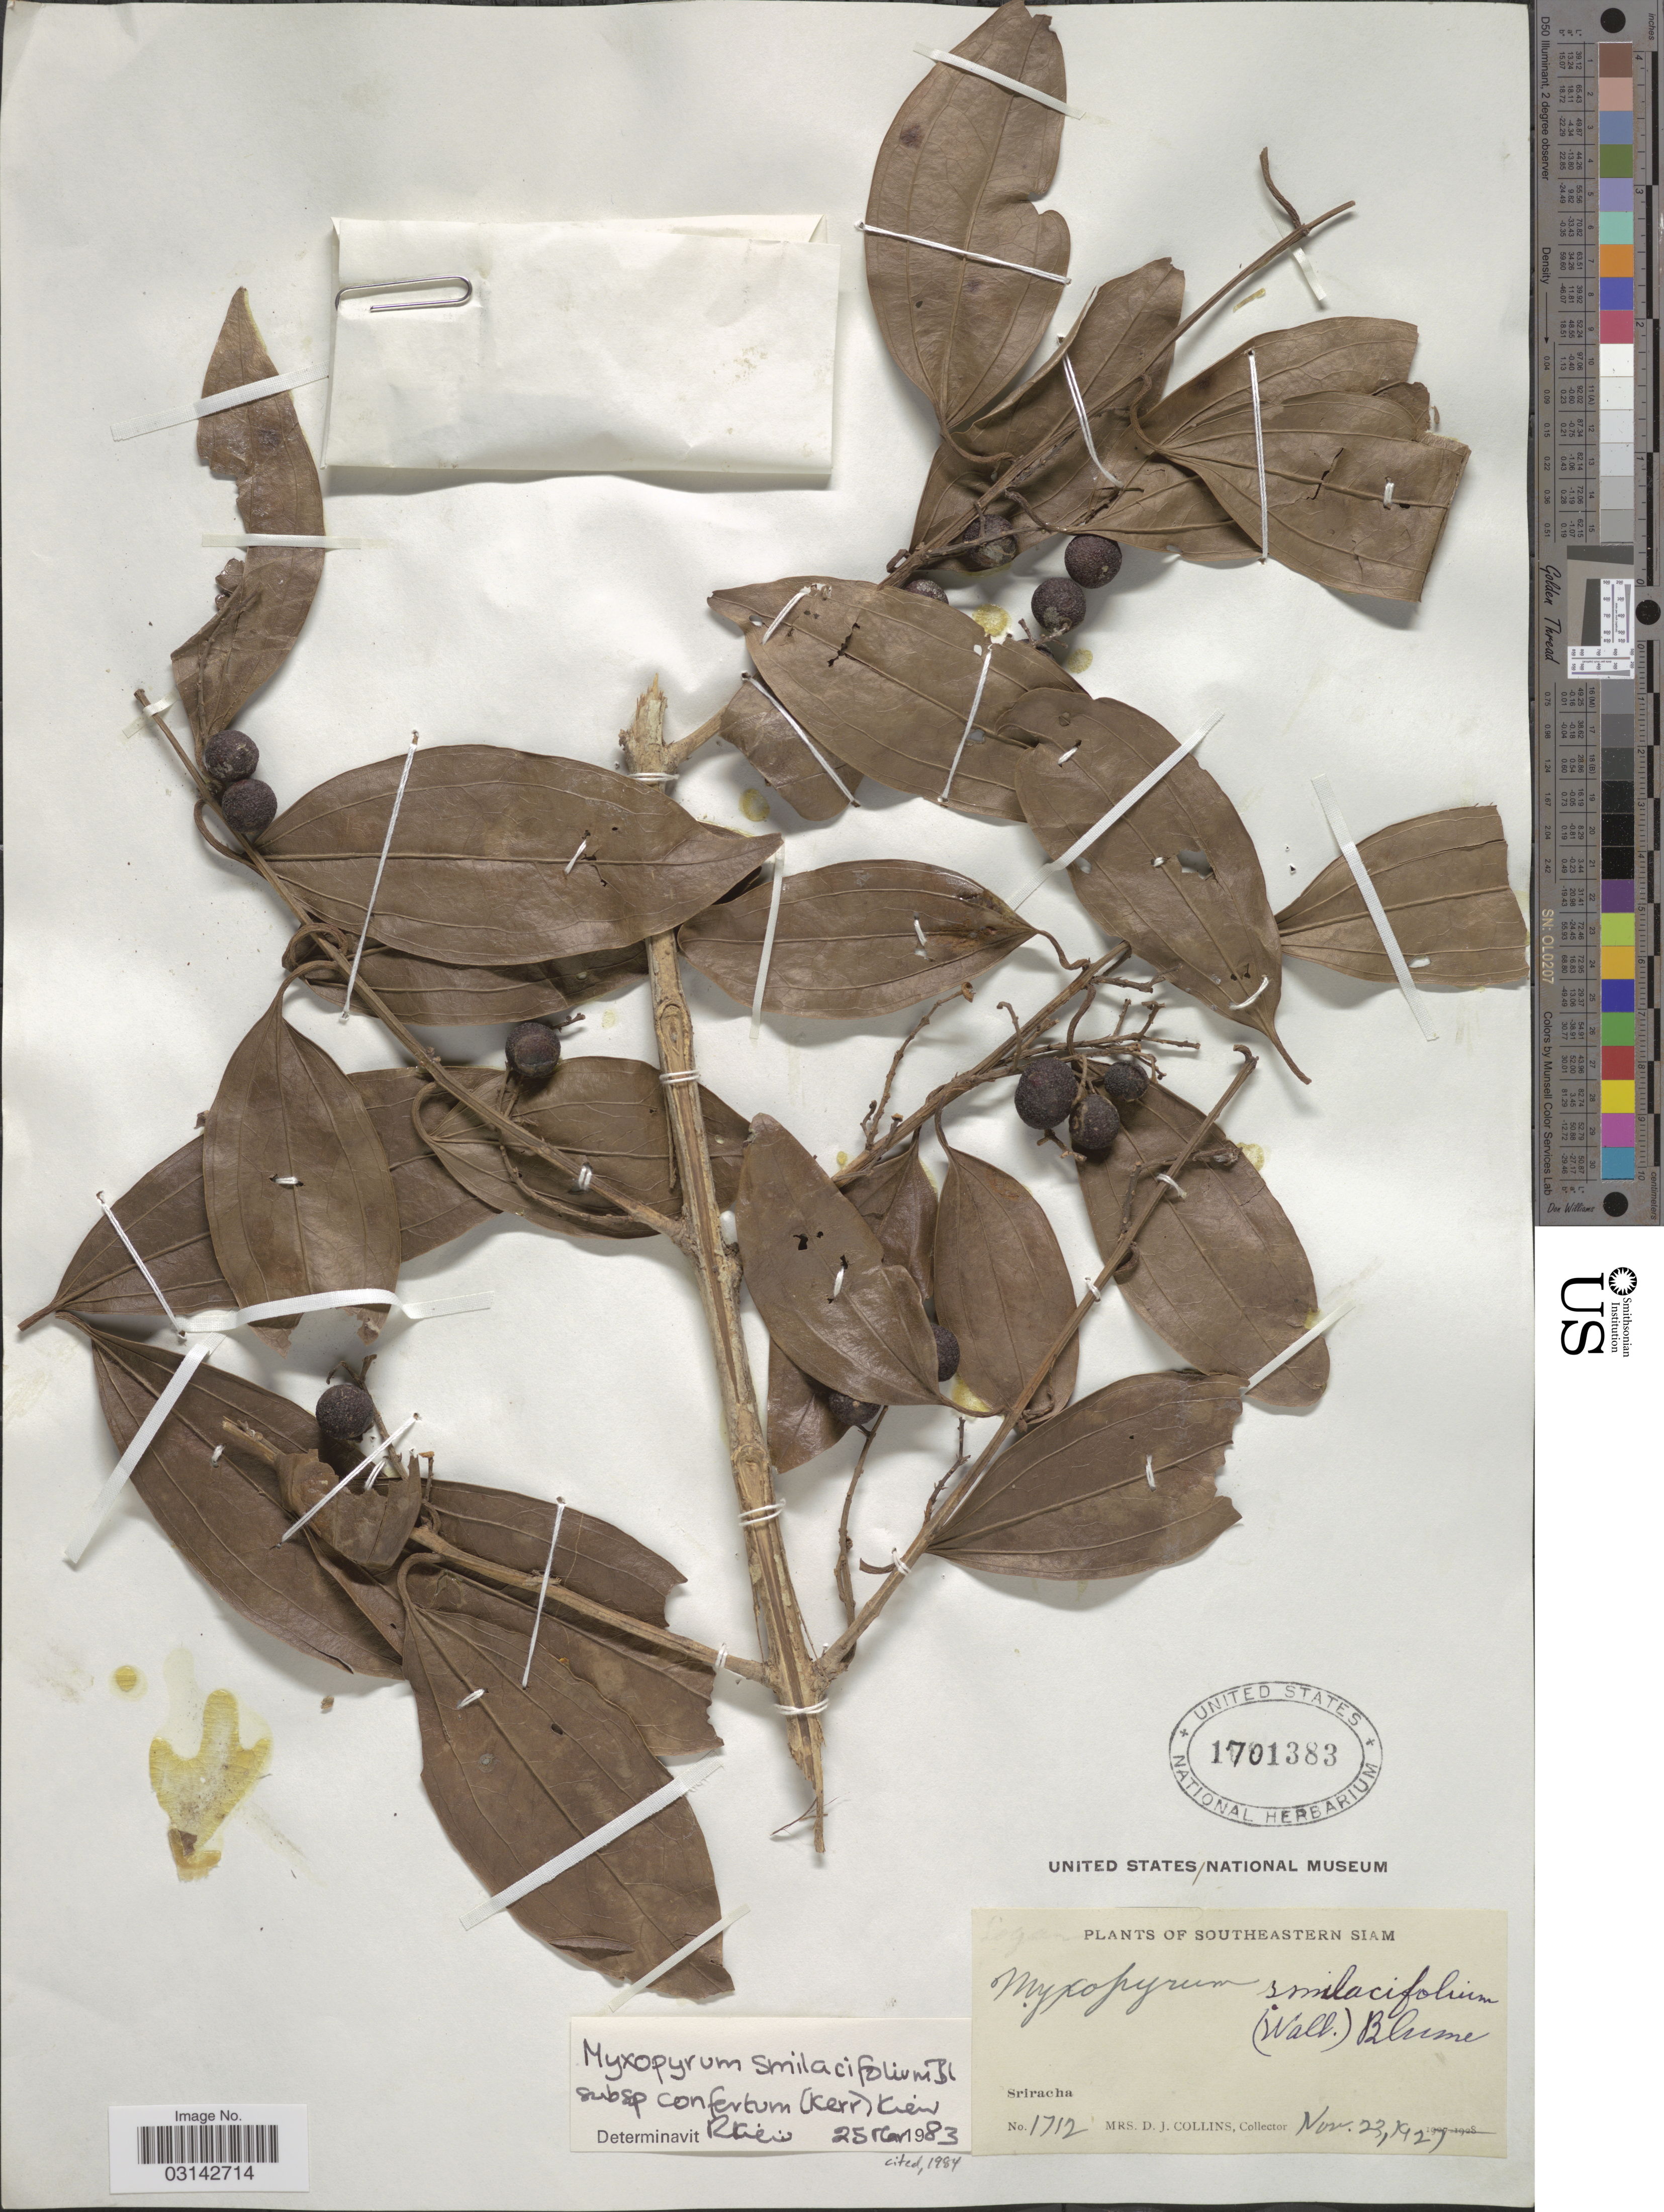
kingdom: Plantae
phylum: Tracheophyta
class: Magnoliopsida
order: Lamiales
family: Oleaceae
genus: Myxopyrum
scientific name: Myxopyrum smilacifolium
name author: Blume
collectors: Mrs. D. J. Collins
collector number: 1712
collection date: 1927-11-23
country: Thailand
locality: Southeastern Siam, Sriracha.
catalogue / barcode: US 1701383